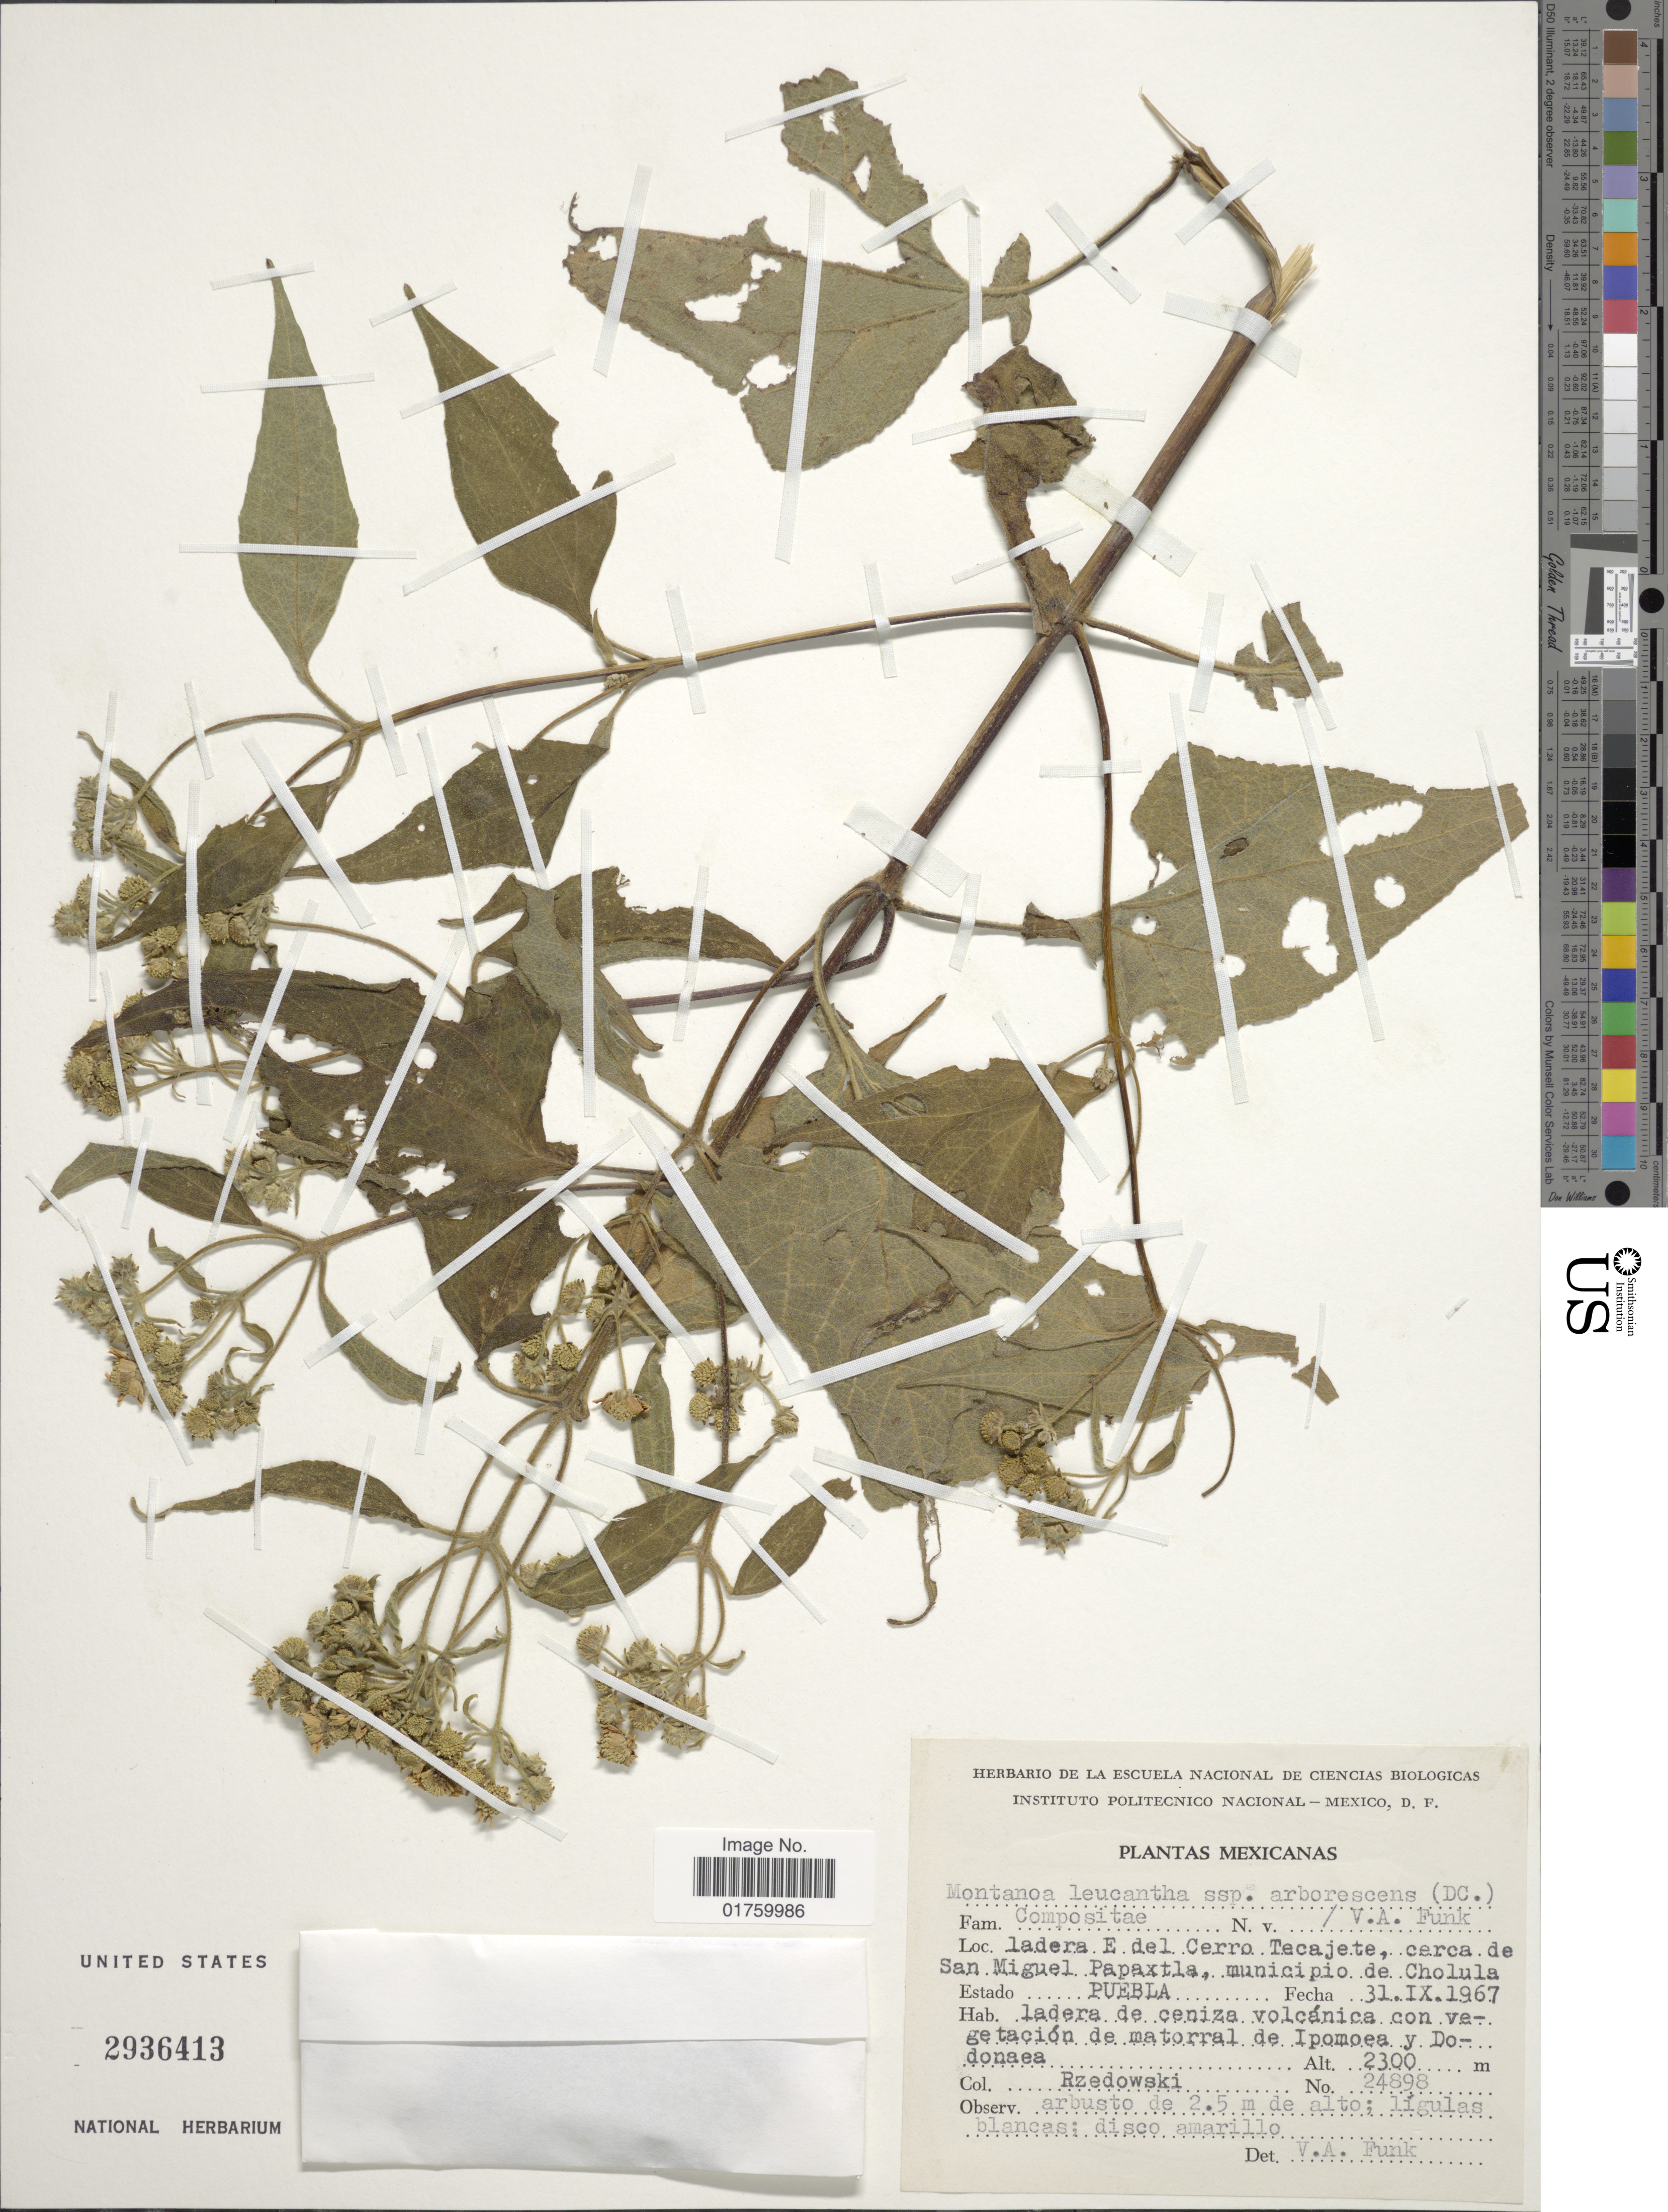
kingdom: Plantae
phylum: Tracheophyta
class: Magnoliopsida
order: Asterales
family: Asteraceae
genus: Montanoa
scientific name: Montanoa leucantha subsp. arborescens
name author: (DC.) V.A. Funk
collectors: Rzedowski, --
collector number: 24898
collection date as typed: Transcribed d/m/y: 31/9/1967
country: Mexico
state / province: Puebla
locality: Ladera E del Cerro Tecajete, cerca de San Miguel Papaxtla, municipio de Cholula.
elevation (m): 2300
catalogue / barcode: US 2936413